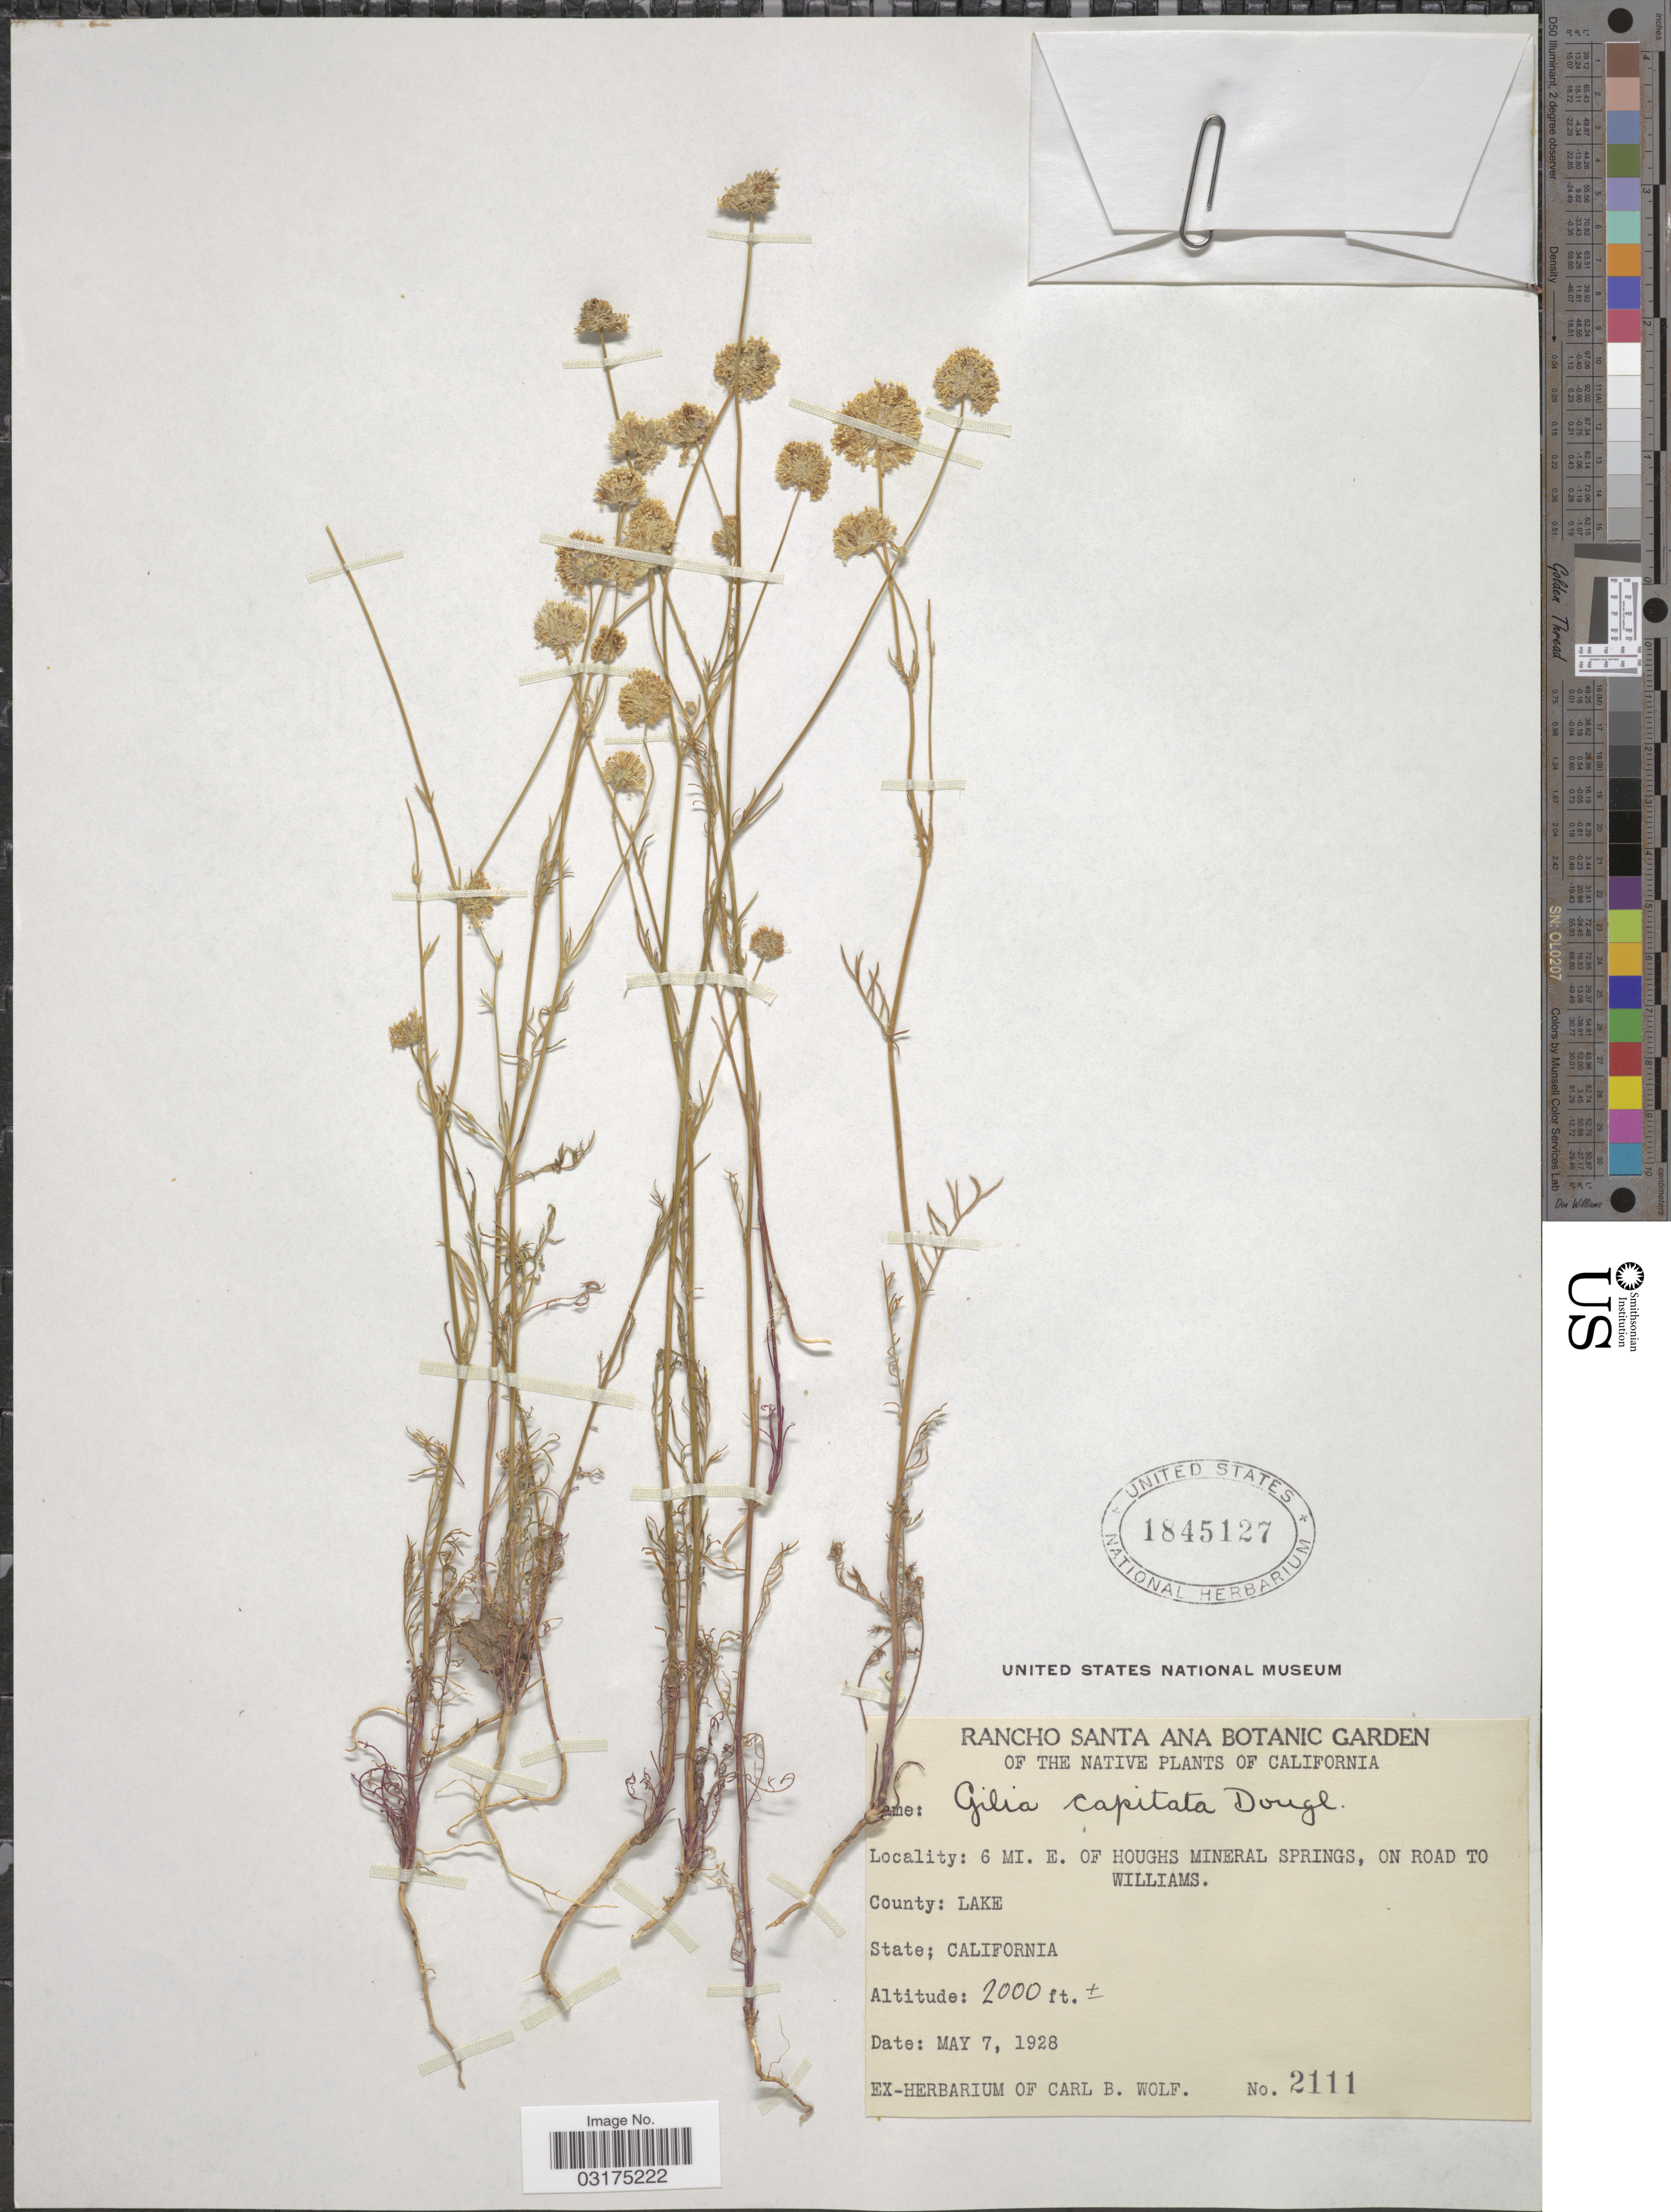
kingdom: Plantae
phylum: Tracheophyta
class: Magnoliopsida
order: Ericales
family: Polemoniaceae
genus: Gilia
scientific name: Gilia capitata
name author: Sims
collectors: ex herb. Carl B. Wolf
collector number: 2111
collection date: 1928-05-07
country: United States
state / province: California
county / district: Lake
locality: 6 mi. E. of Houghs Mineral Springs, on road to Williams, County: Lake.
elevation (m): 610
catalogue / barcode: US 1845127